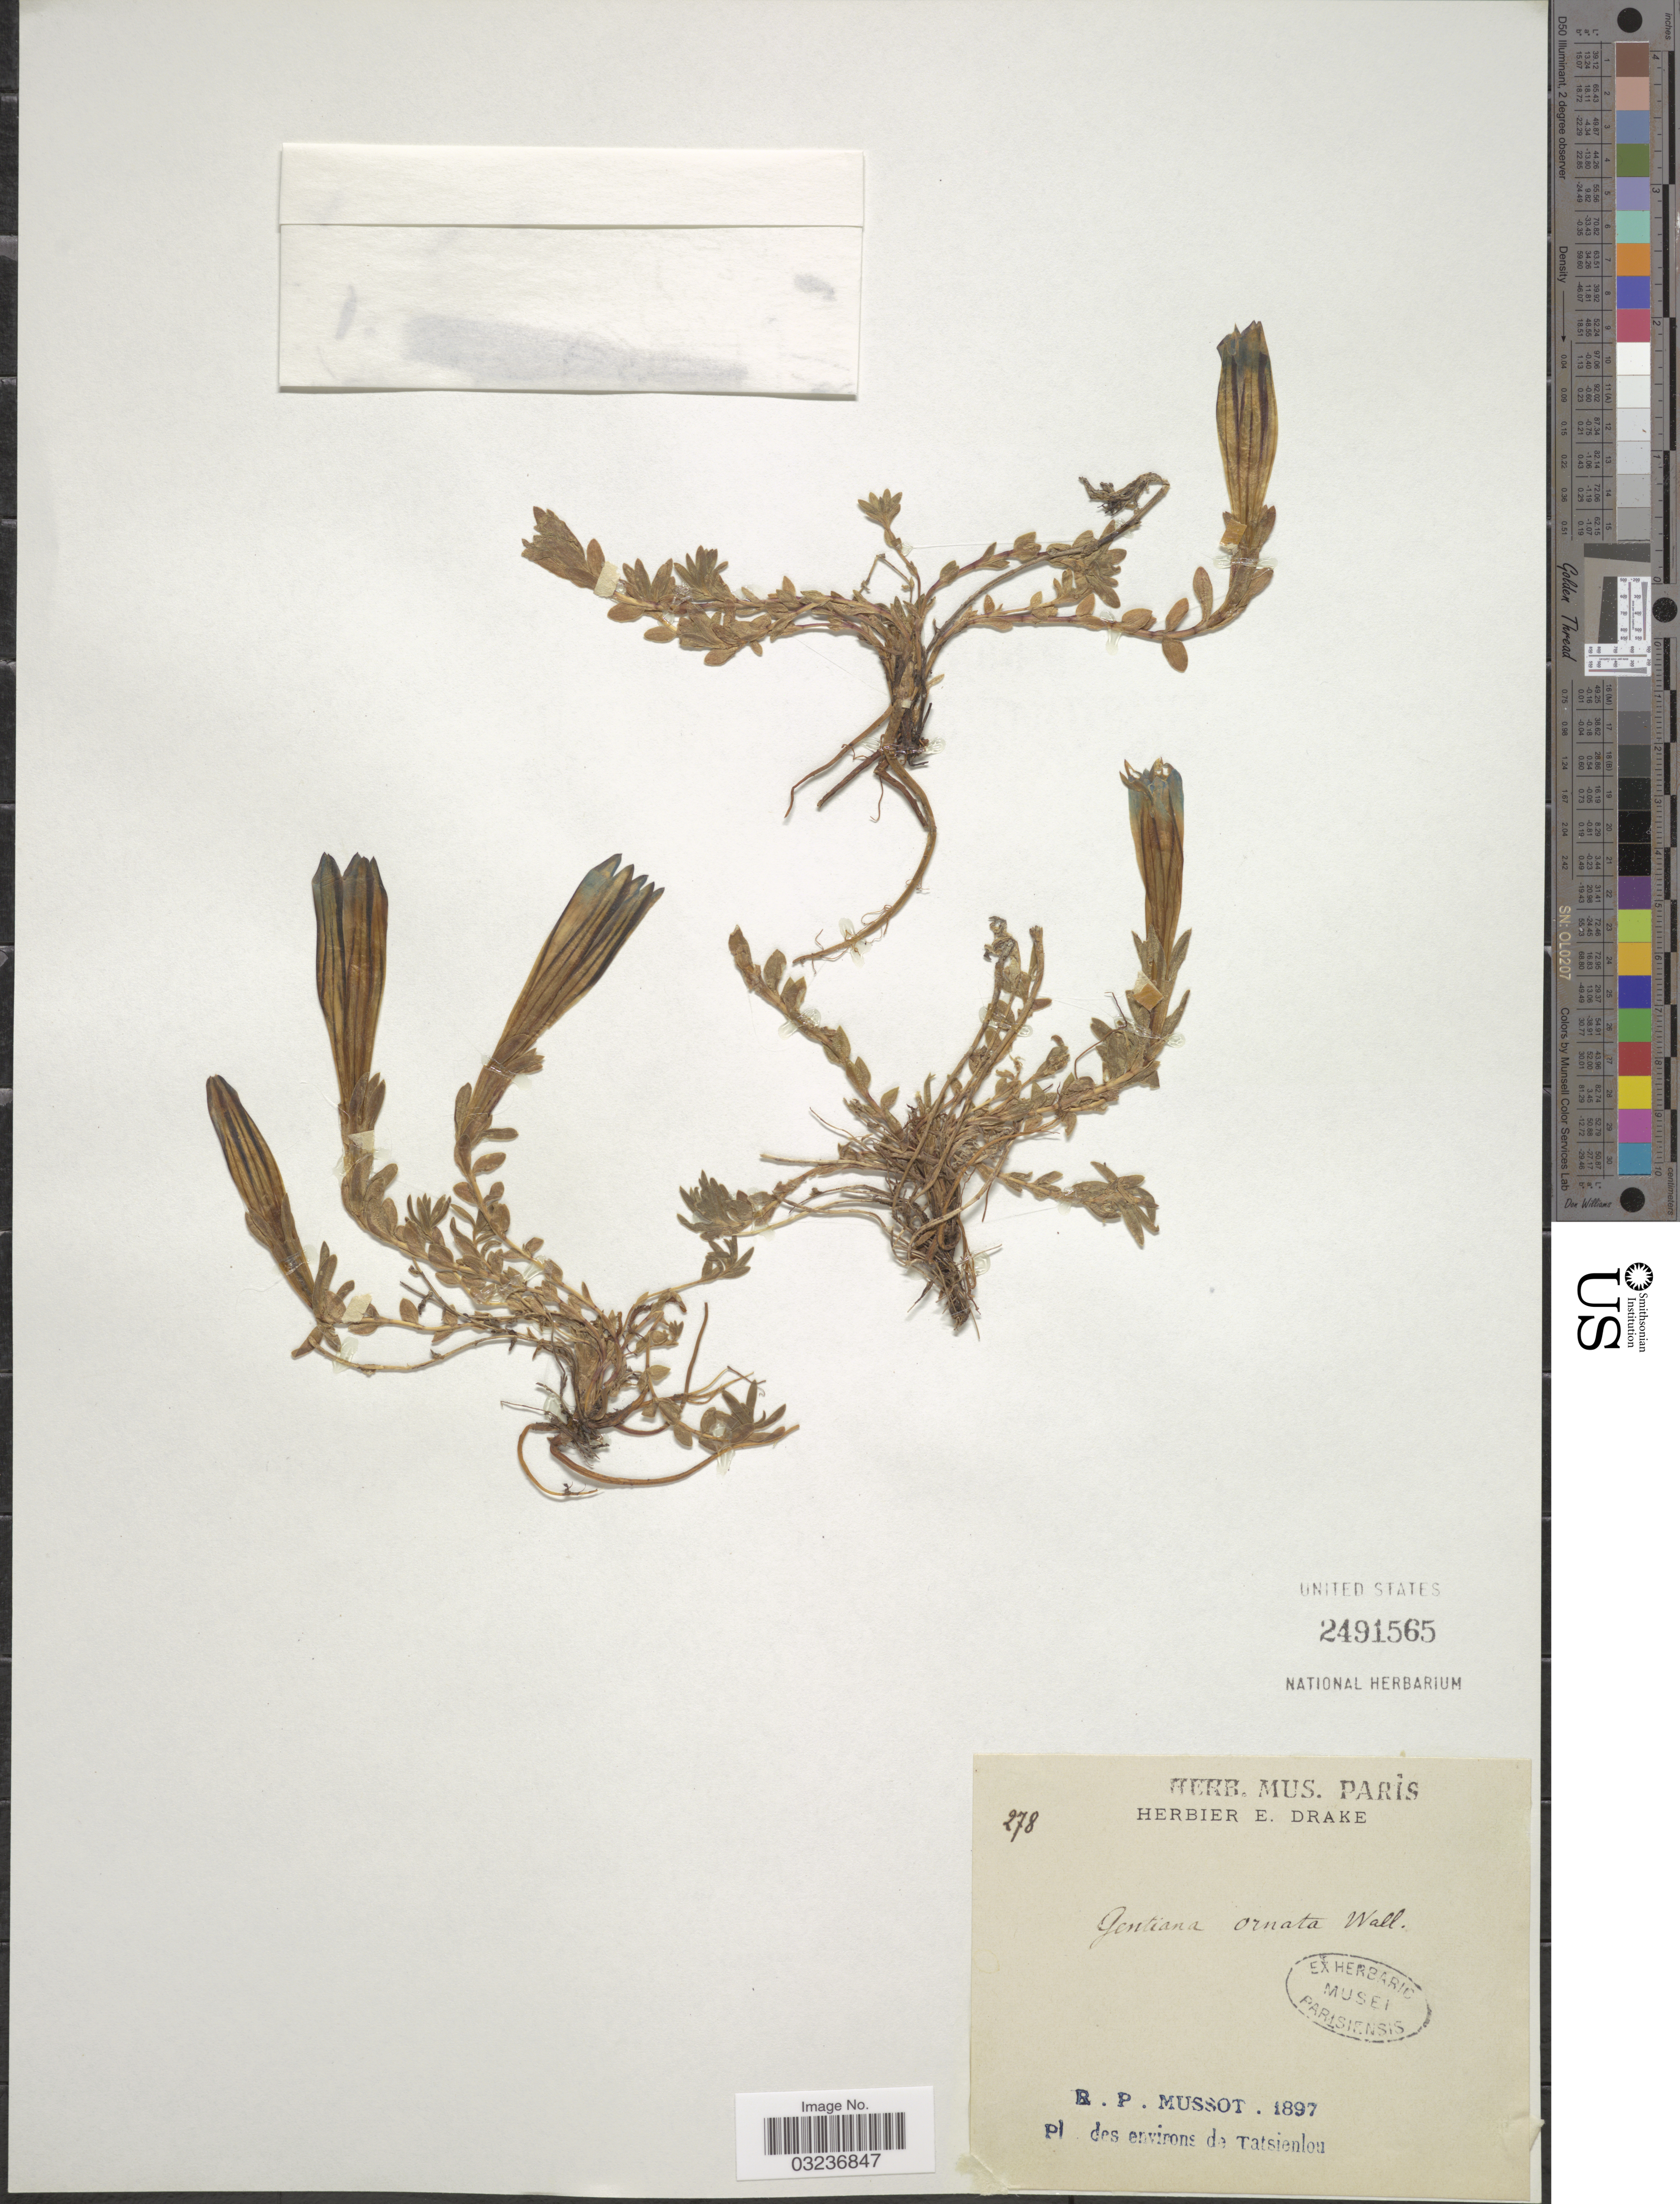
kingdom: Plantae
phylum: Tracheophyta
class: Magnoliopsida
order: Gentianales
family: Gentianaceae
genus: Gentiana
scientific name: Gentiana ornata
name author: (D. Don) Wall. ex Griseb.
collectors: R. Mussot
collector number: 278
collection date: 1897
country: China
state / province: Sichuan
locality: Pl. des environs de Tatsienlou.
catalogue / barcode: US 2491565